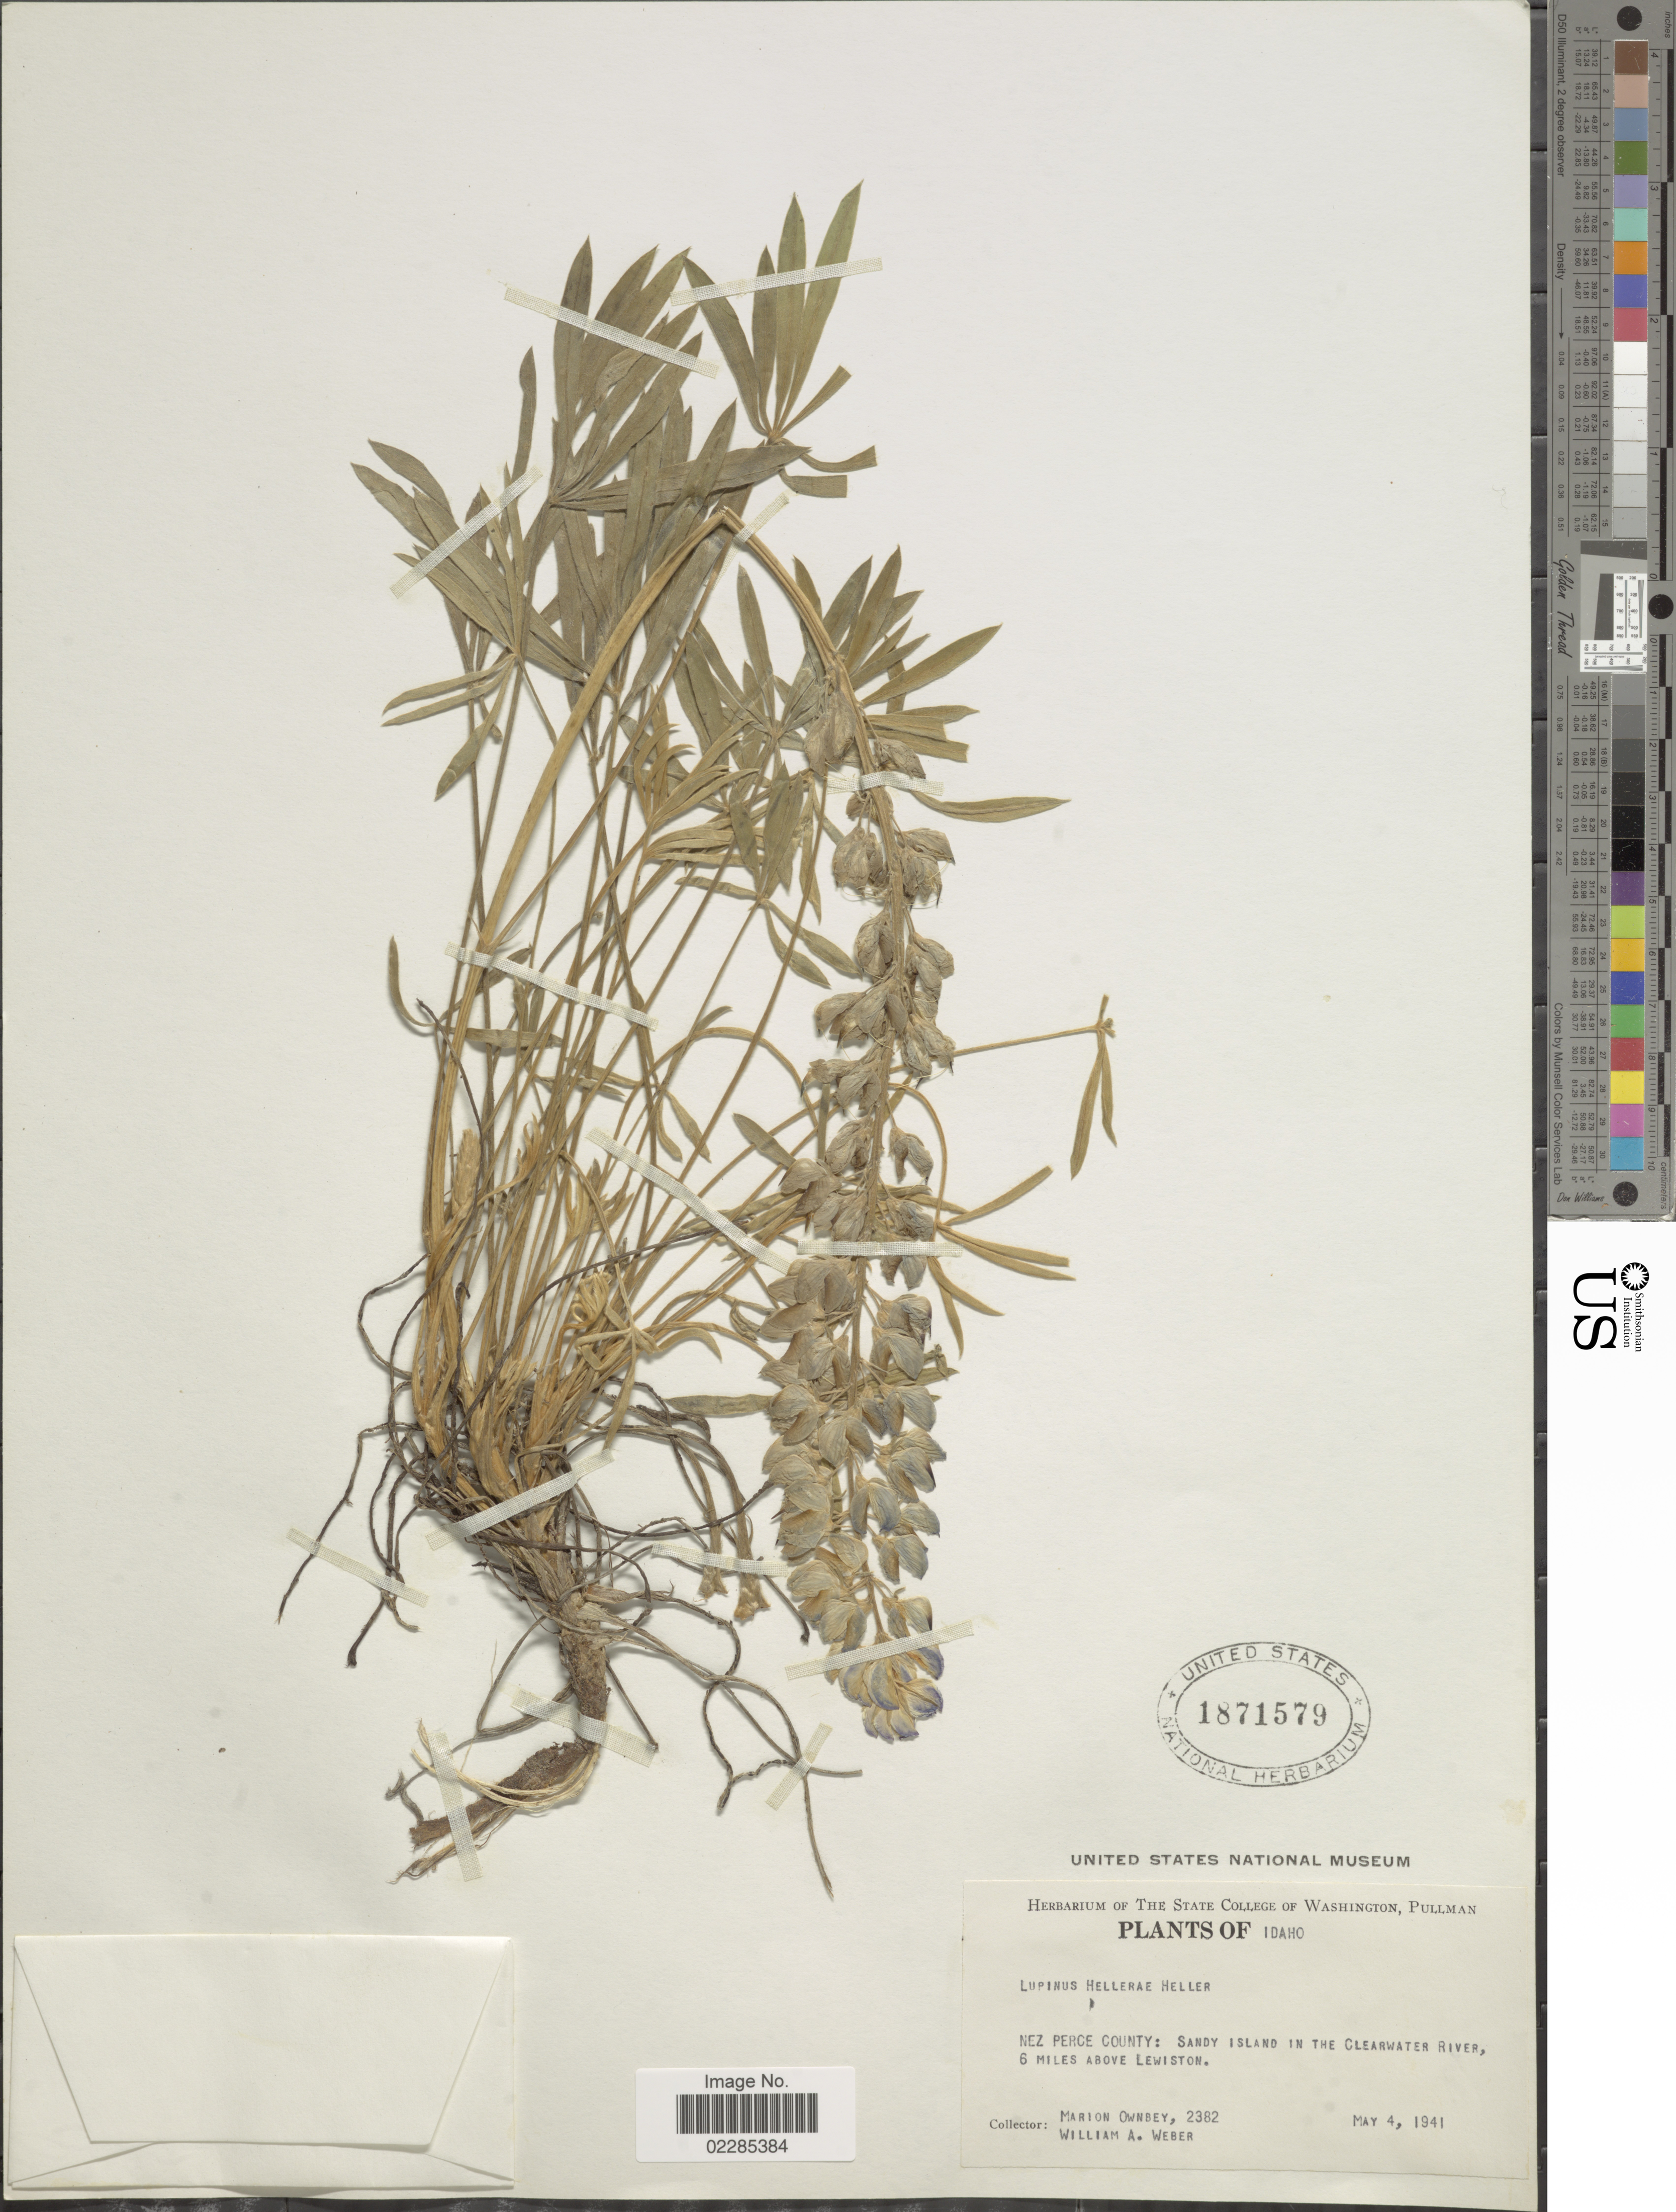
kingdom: Plantae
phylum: Tracheophyta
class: Magnoliopsida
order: Fabales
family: Fabaceae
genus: Lupinus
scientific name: Lupinus hellerae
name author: A. Heller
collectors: M. Ownbey & W. A. Weber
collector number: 2382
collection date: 1941-05-04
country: United States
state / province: Idaho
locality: Nez Perce County: Sandy Island in the Clearwater River, 6 miles above Lewiston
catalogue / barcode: US 1871579